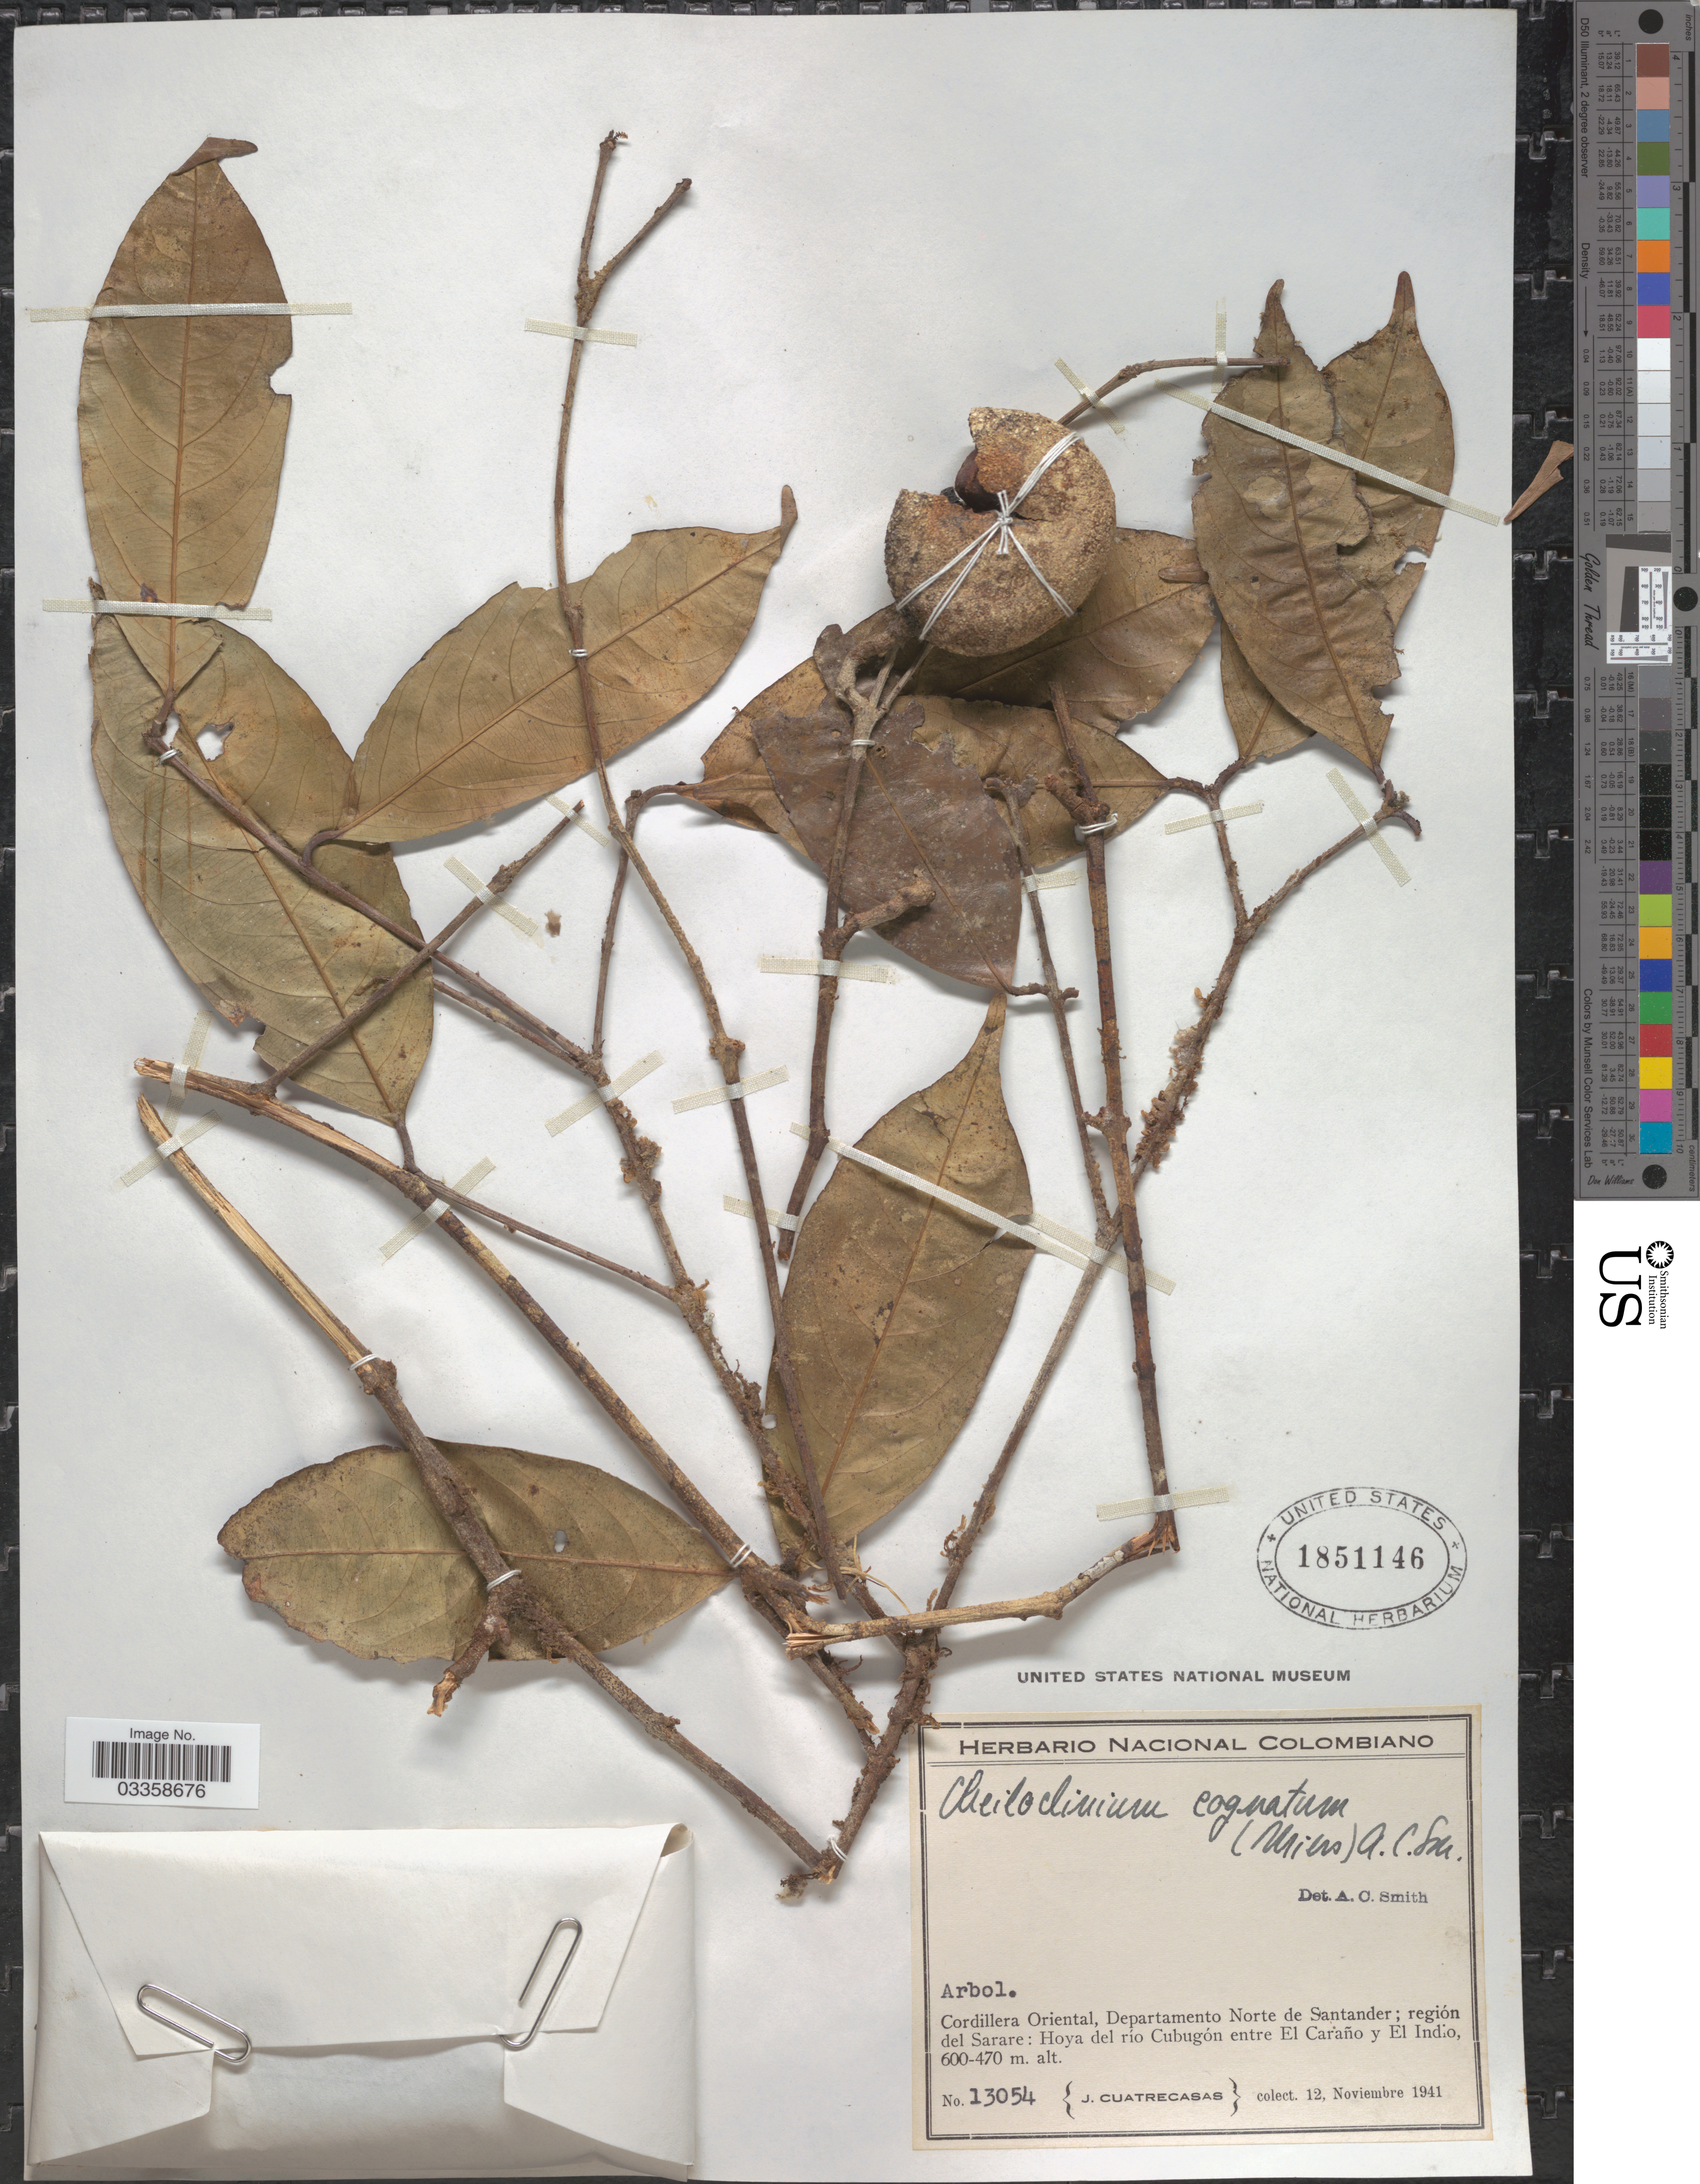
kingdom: Plantae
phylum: Tracheophyta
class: Magnoliopsida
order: Celastrales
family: Celastraceae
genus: Cheiloclinium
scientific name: Cheiloclinium cognatum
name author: (Miers) A.C. Sm.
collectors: J. Cuatrecasas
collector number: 13054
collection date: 1941-11-12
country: Colombia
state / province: Norte de Santander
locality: Cordillera Oriental, Departamento Norte de Santander; región del Sarare: Hoya del río Cubugón entre El Caraño y El Indio.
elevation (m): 470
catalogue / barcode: US 1851146